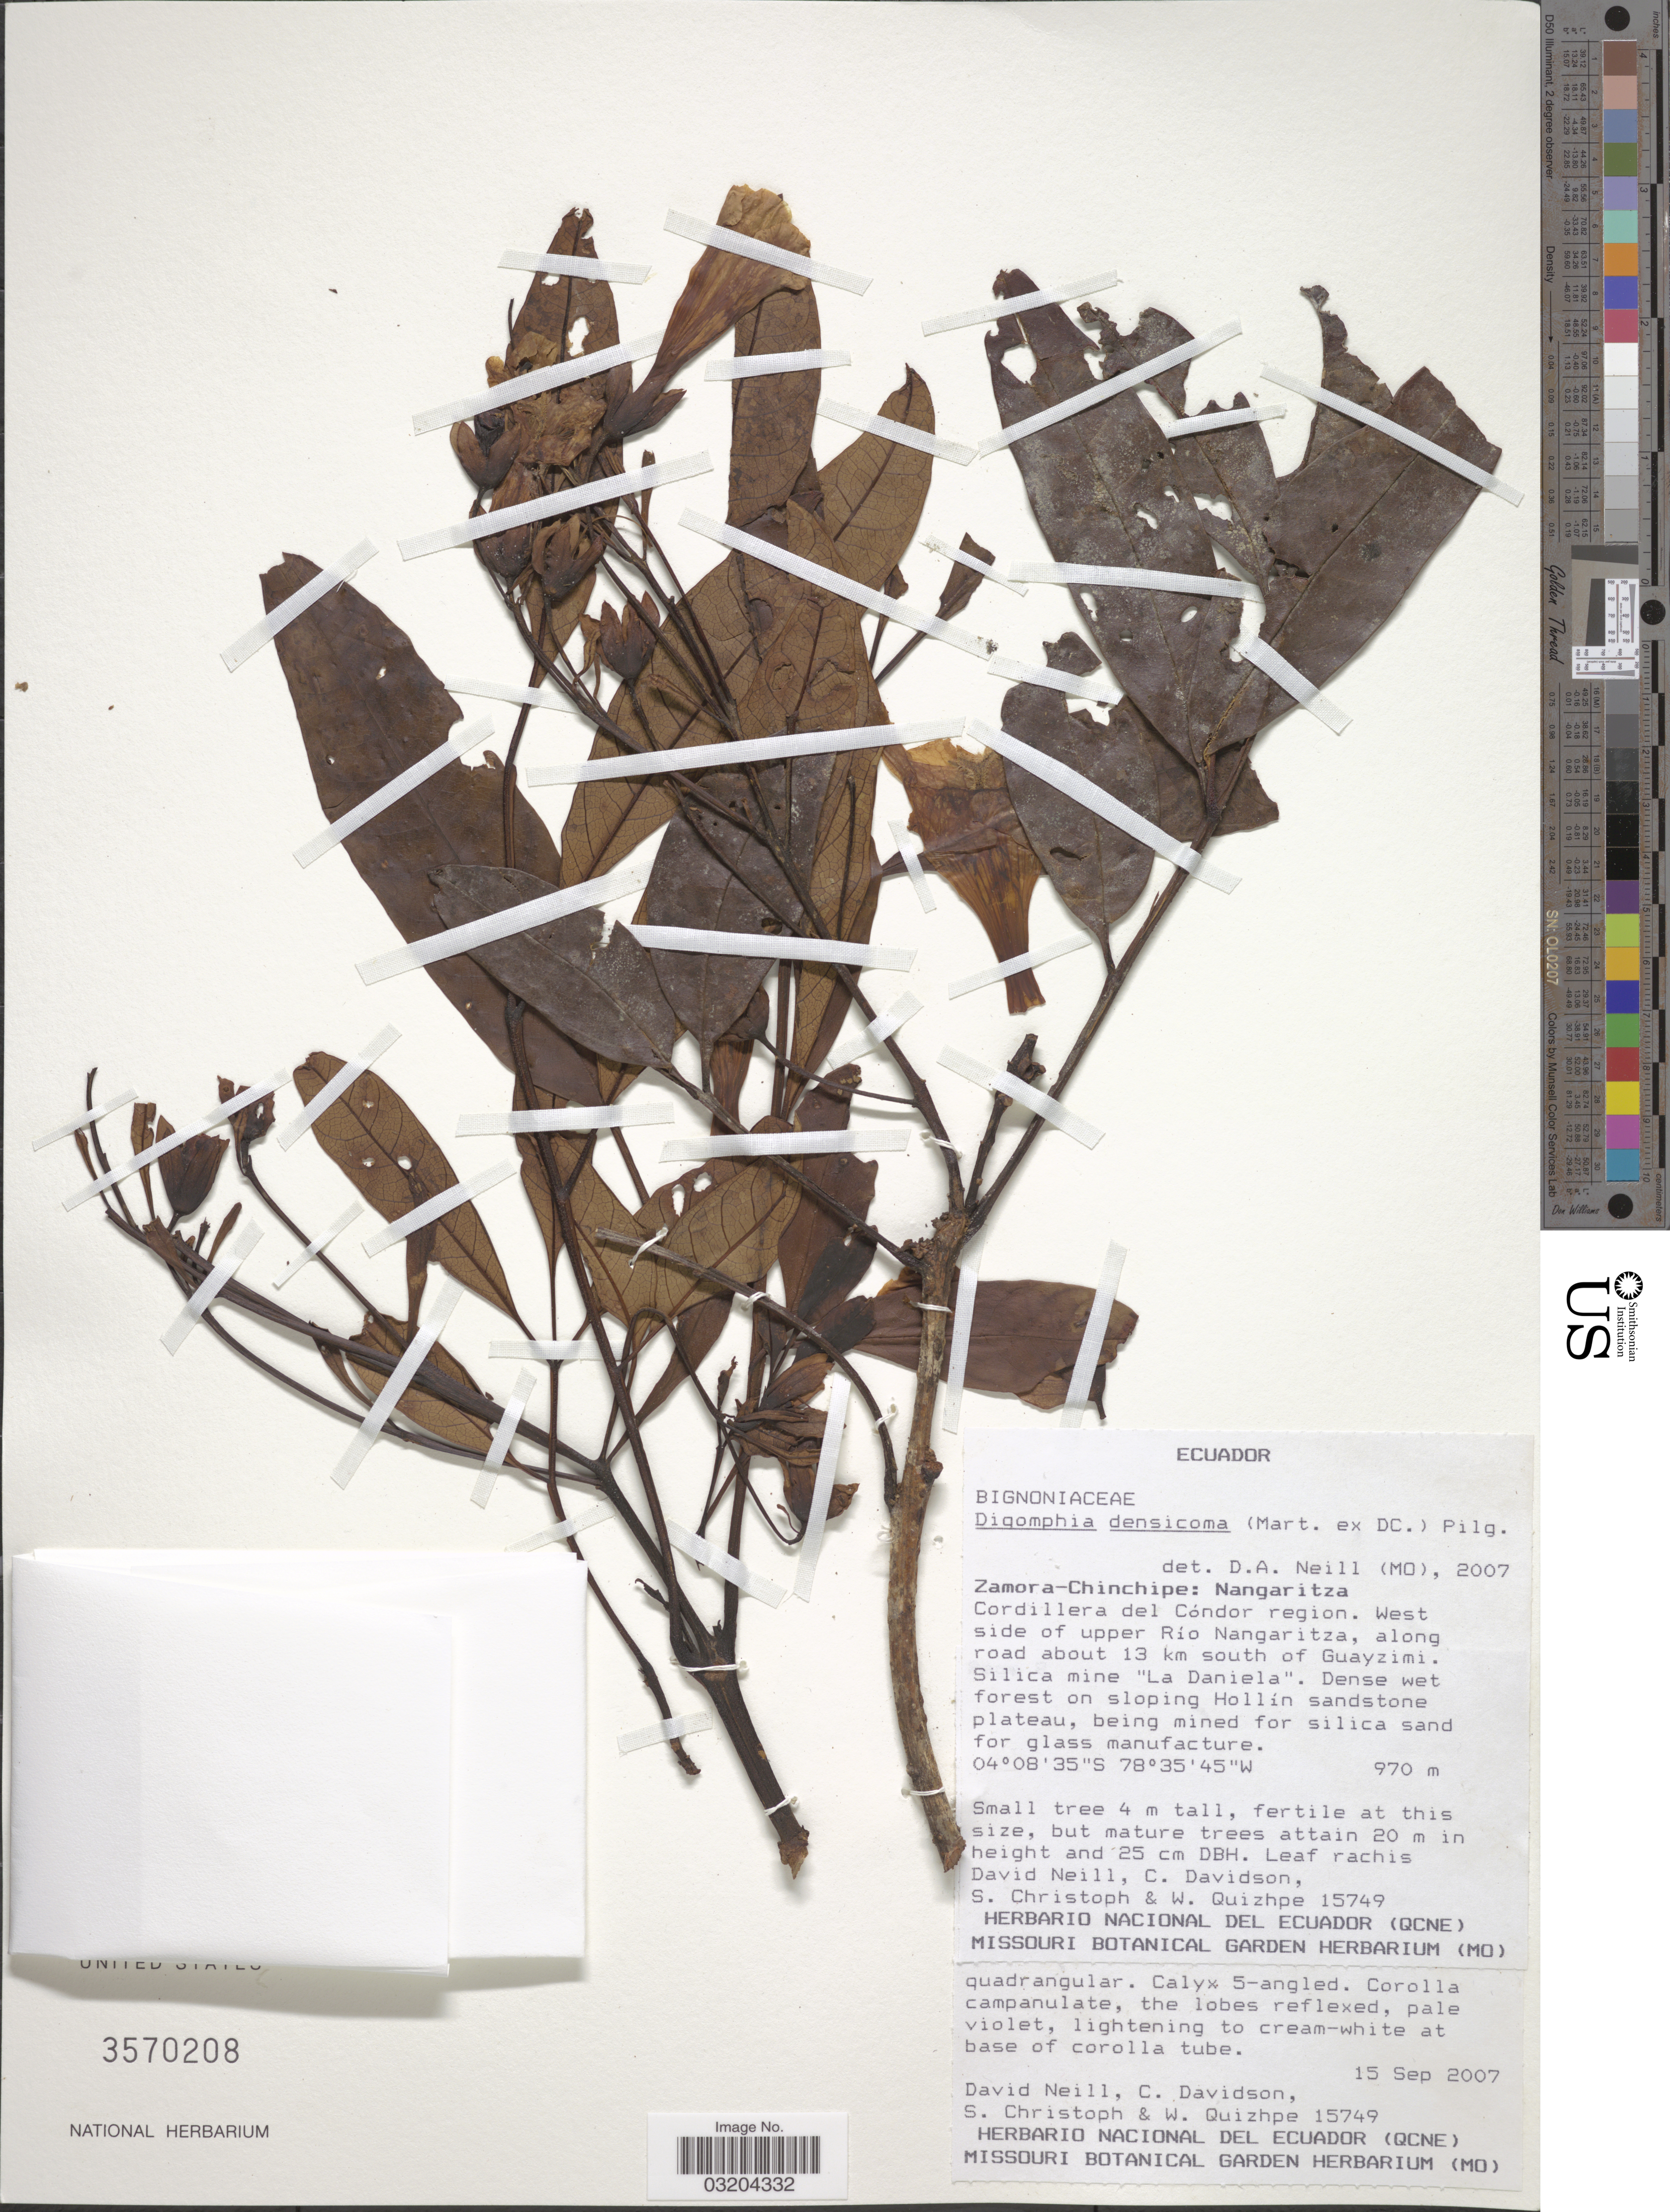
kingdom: Plantae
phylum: Tracheophyta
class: Magnoliopsida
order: Lamiales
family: Bignoniaceae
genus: Digomphia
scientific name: Digomphia densicoma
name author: (Mart. ex DC.) Pilg.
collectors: D. A. Neill, C. Davidson, S. Christoph & W. Quizhpe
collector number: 15749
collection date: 2007-09-15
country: Ecuador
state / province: Zamora-Chinchipe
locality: Nangaritza. Cordillera del Cóndor region. West side of upper Río Nangaritza, along road about 13 km south of Guayzimi. Silica mine "La Daniela".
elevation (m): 970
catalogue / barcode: US 3570208